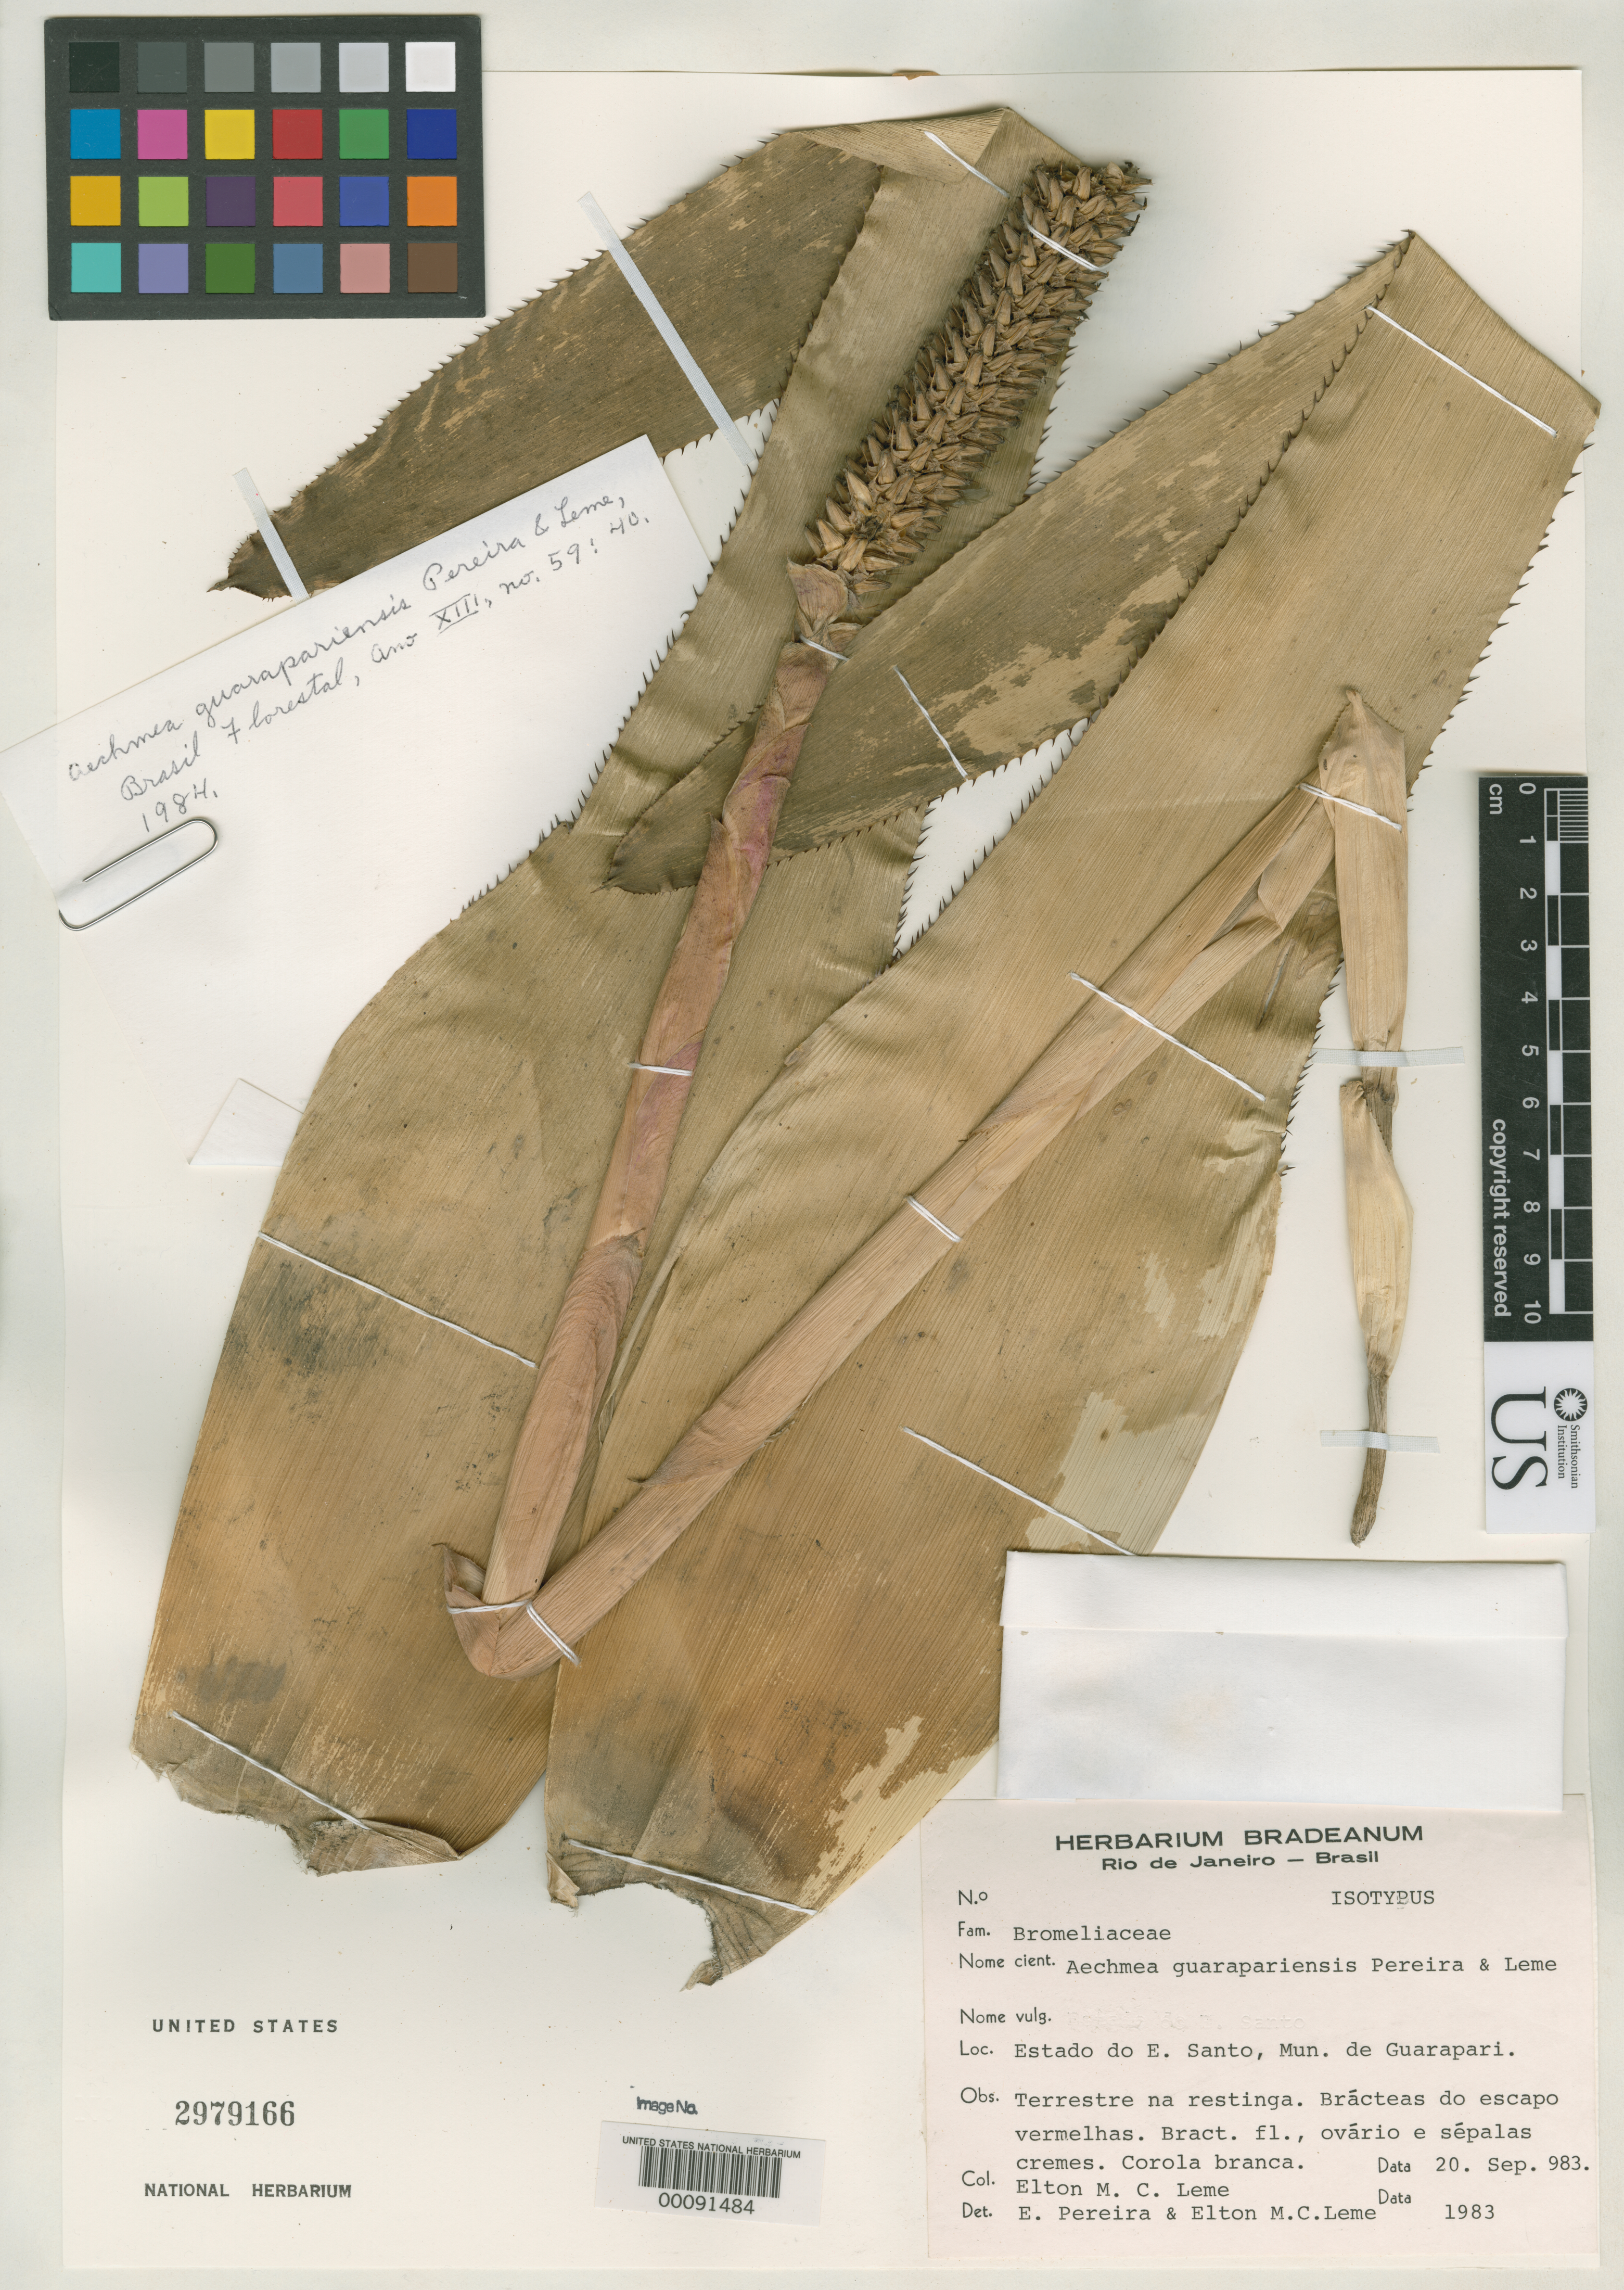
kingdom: Plantae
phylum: Tracheophyta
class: Liliopsida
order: Poales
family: Bromeliaceae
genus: Aechmea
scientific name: Aechmea guarapariensis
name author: E. Pereira & Leme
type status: Isotype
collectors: E. M. Leme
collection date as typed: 20 Sep 1983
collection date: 1983-09-20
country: Brazil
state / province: Rio de Janeiro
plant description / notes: Protologue indicates type collection made from cultivated plant(s), although not indicated as such on label on US specimen; specimen also bears no collection number. "Typus: Estado do Espírito Santo, Mun. de Guarapari. Terrestre da restinga. Leg. Elton M.C. Leme no. 92, fev. 1978. Florida em cultivo em 20 set. 1983. Holotypus HB. Isotypus US." Email from Eric Gouda, September 2018: "You need some additional notes on the isotype specimen barcode 00091484, which is a cultivated specimen flowered in cultivation 20 Sept 1983, this is not the original wild collecting date and the collector number is 93! [sic] Aechmea guarapariensis E.Pereira & Leme -- Brazil: Prov. Espírito Santo, Municipality of Guarapari,. terrestrial in Restinga. Feb 1978. Leme, E.M.C. 93 (holotype HB, isotype US)." [NOTE: the specimen bears no collection number, and no indication that it was made from cultivation.]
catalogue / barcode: US 2979166